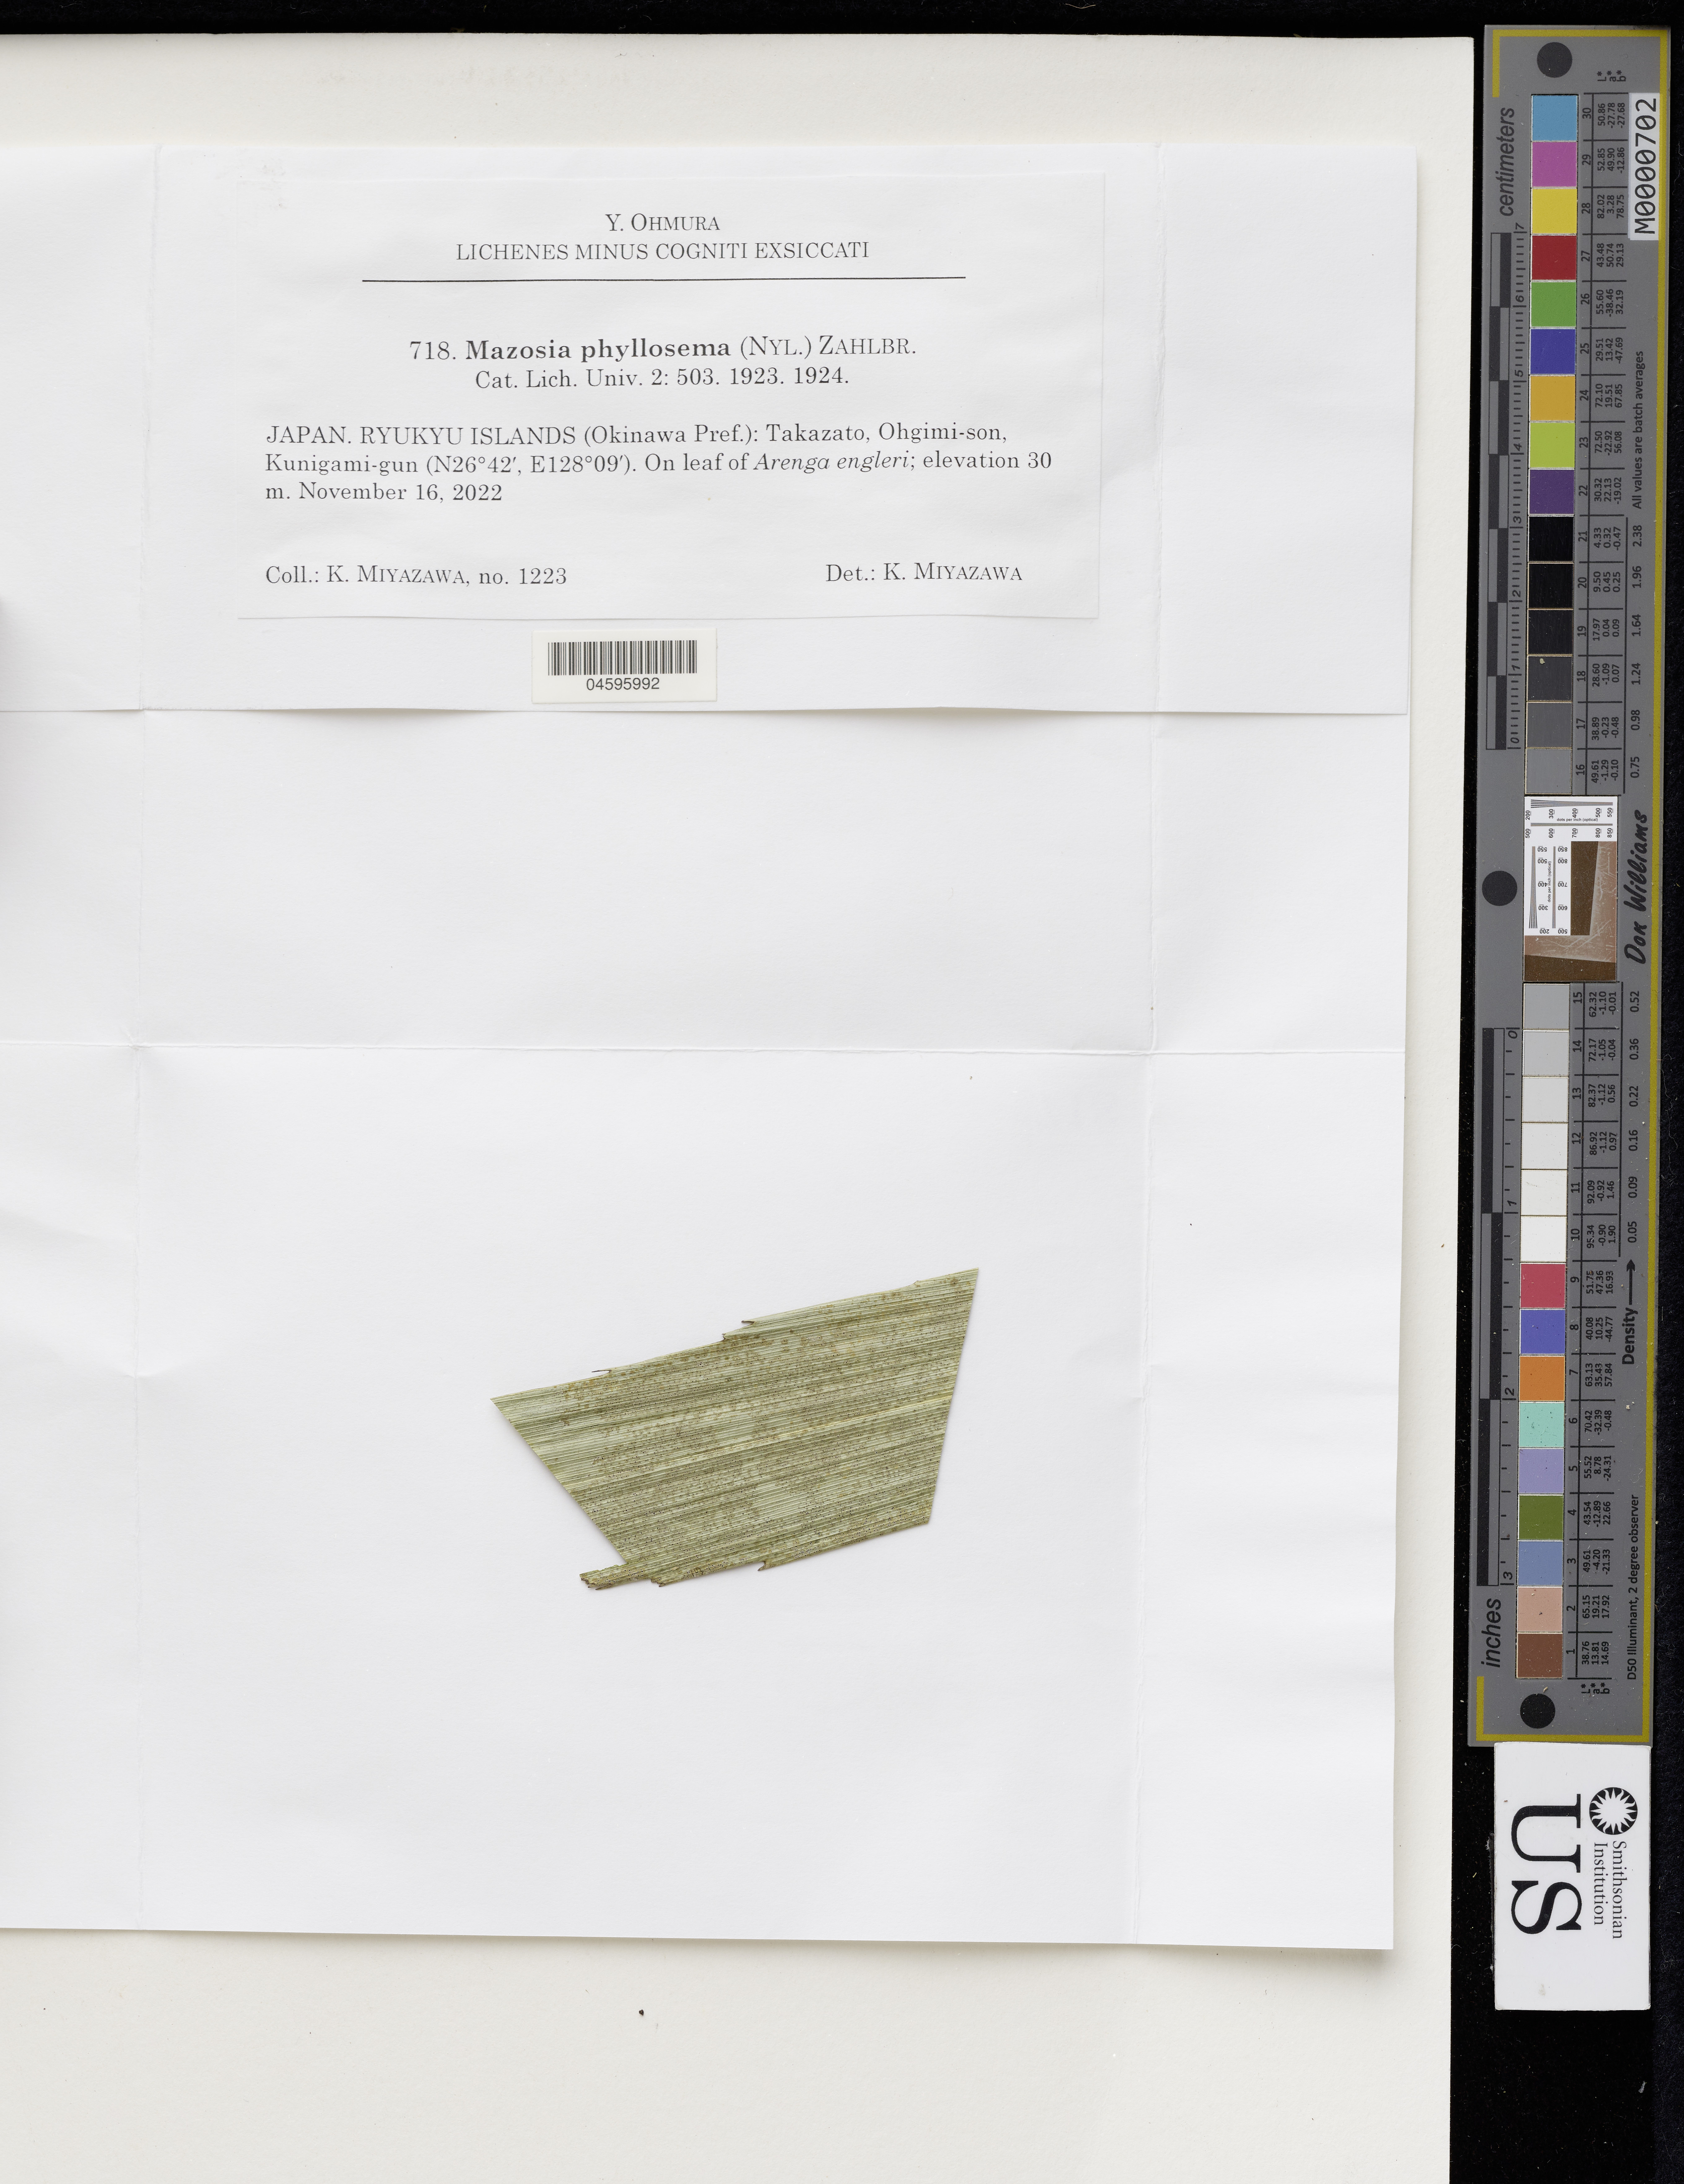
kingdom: Fungi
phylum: Ascomycota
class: Arthoniomycetes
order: Arthoniales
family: Roccellaceae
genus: Mazosia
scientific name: Mazosia phyllosema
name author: (Nyl.) Zahlbr.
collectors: K. Miyazawa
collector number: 1223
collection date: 2022-11-16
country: Japan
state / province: Okinawa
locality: Ryukyu Islands. Takazato, Ohgimi-son, Kunigami-gun.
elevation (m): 30